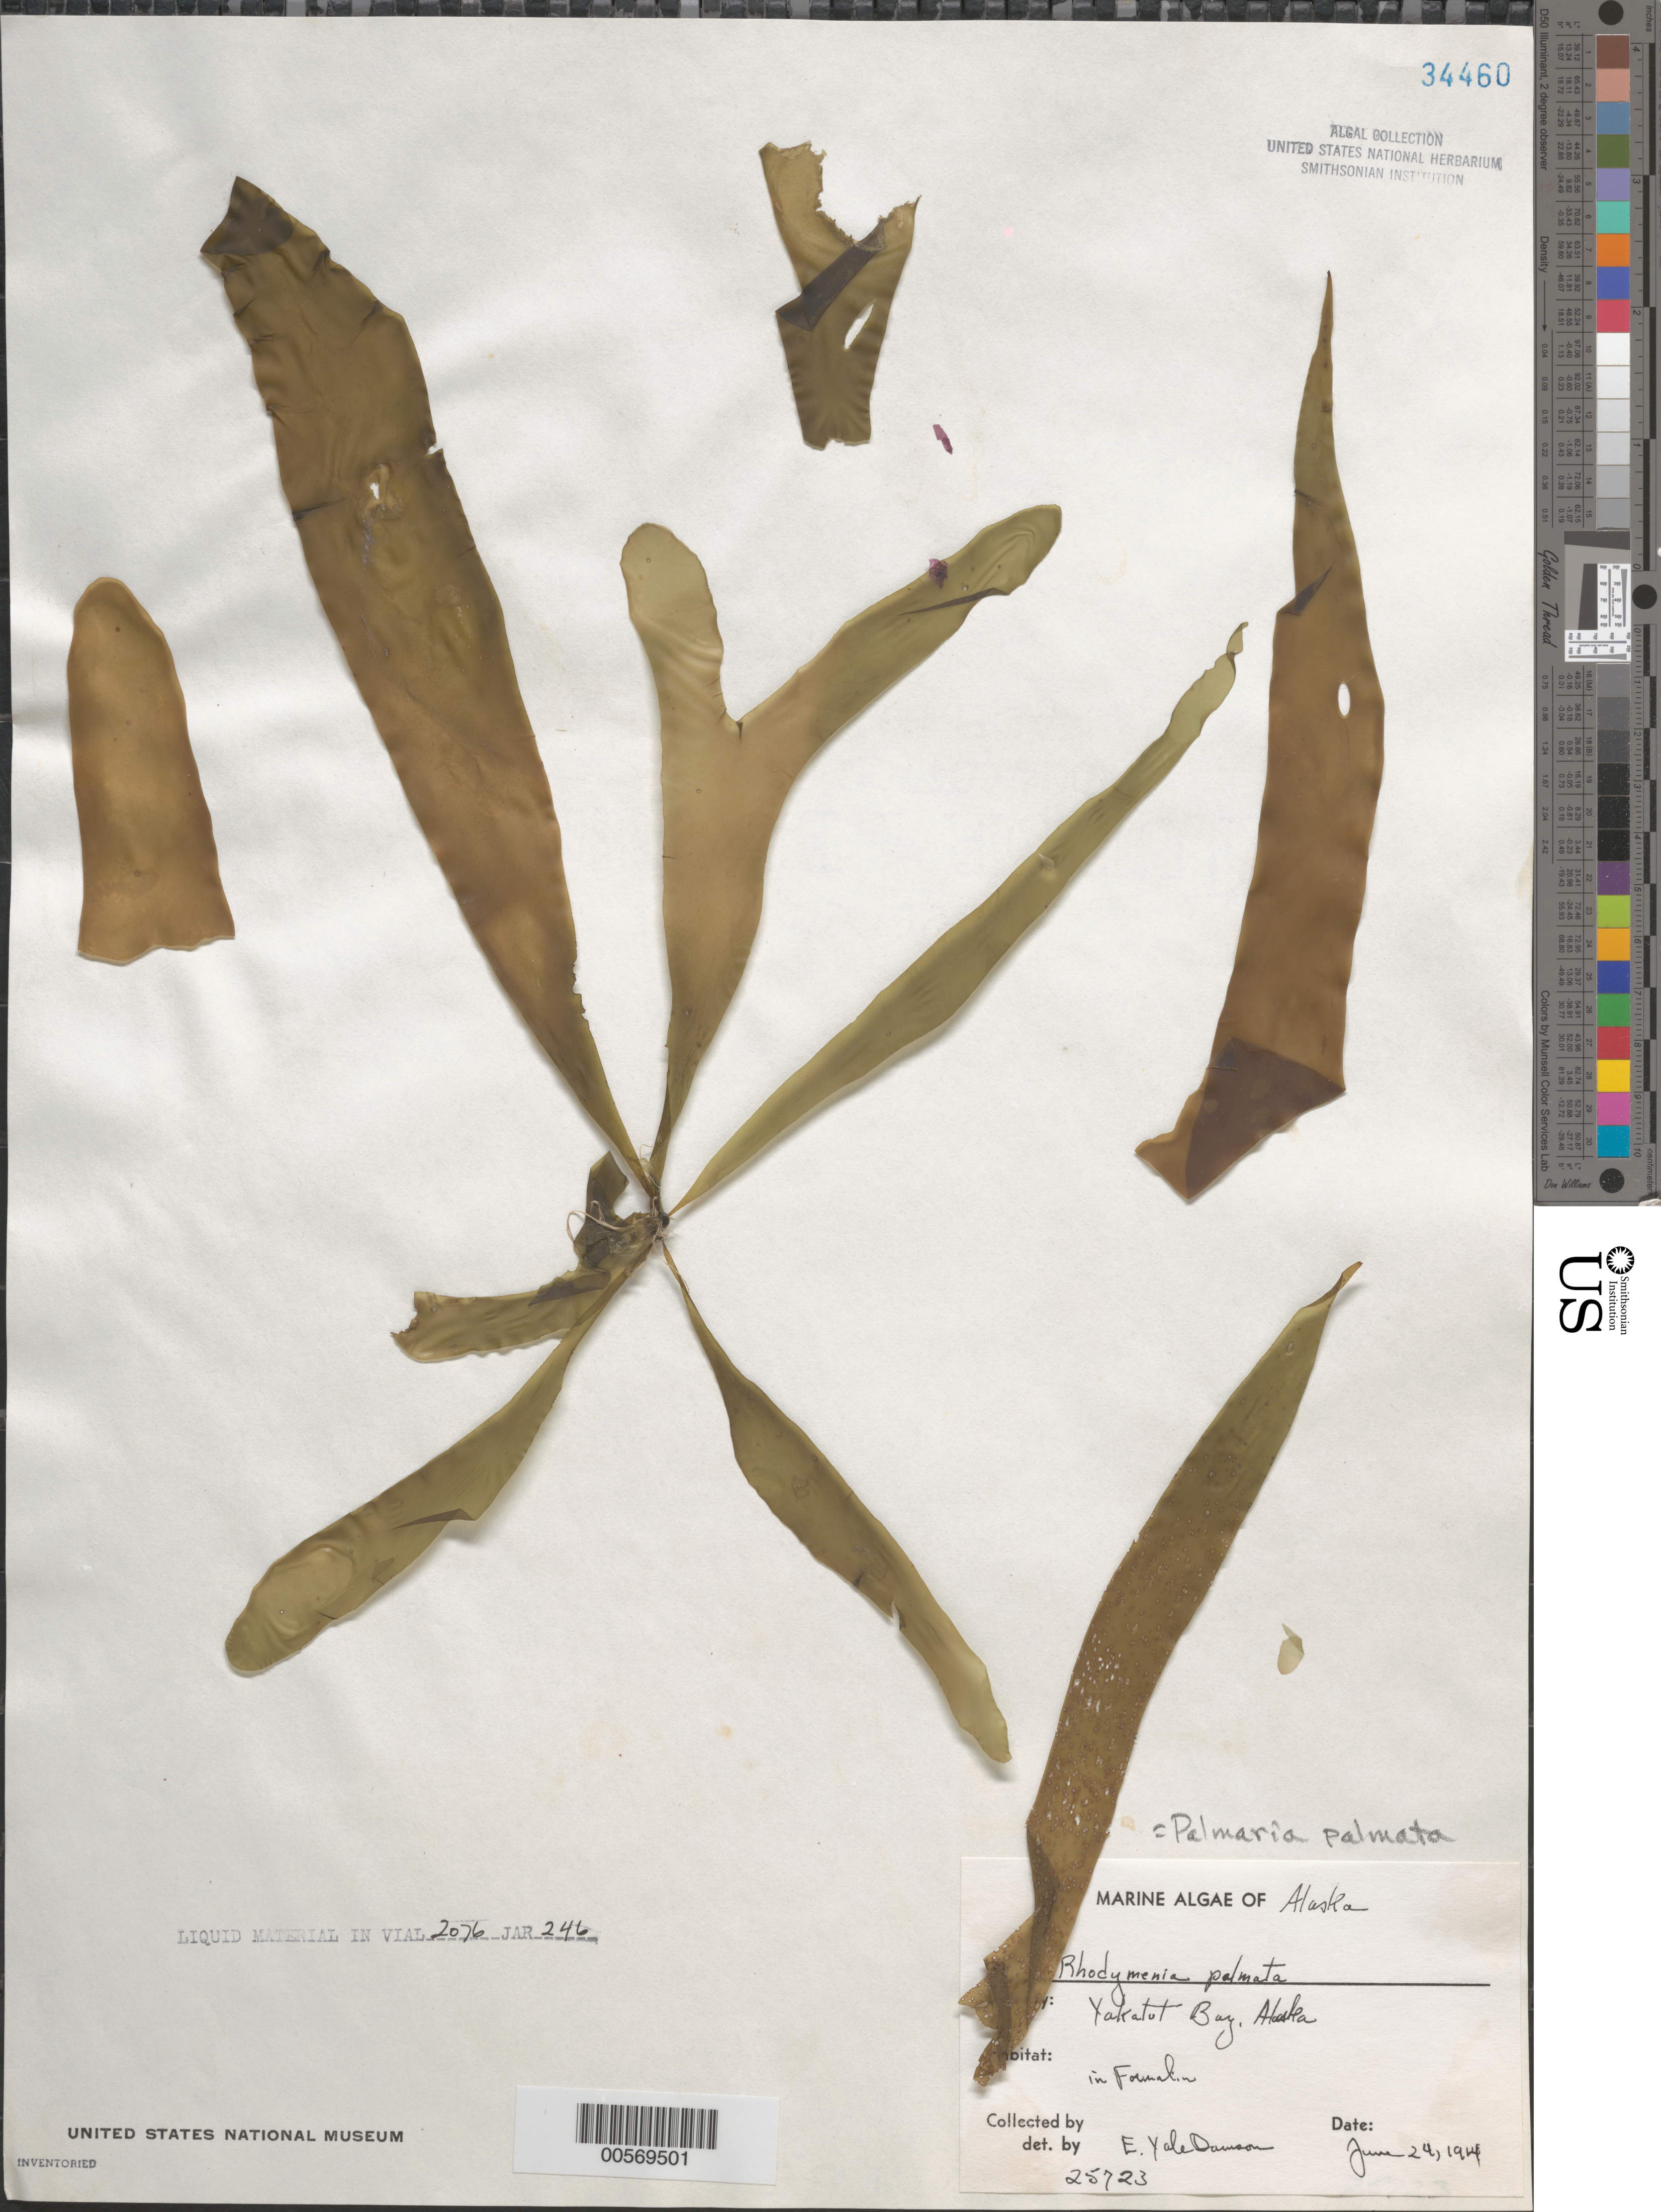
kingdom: Plantae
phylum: Rhodophyta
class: Florideophyceae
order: Palmariales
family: Palmariaceae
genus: Palmaria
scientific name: Palmaria palmata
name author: (L.) F. Weber & D. Mohr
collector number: EYD 25723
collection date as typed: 24 Jun 1914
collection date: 1914-06-24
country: United States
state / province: Alaska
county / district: Skagway-Yakutat-Angoon Division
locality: Yakutat Bay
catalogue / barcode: US 34460